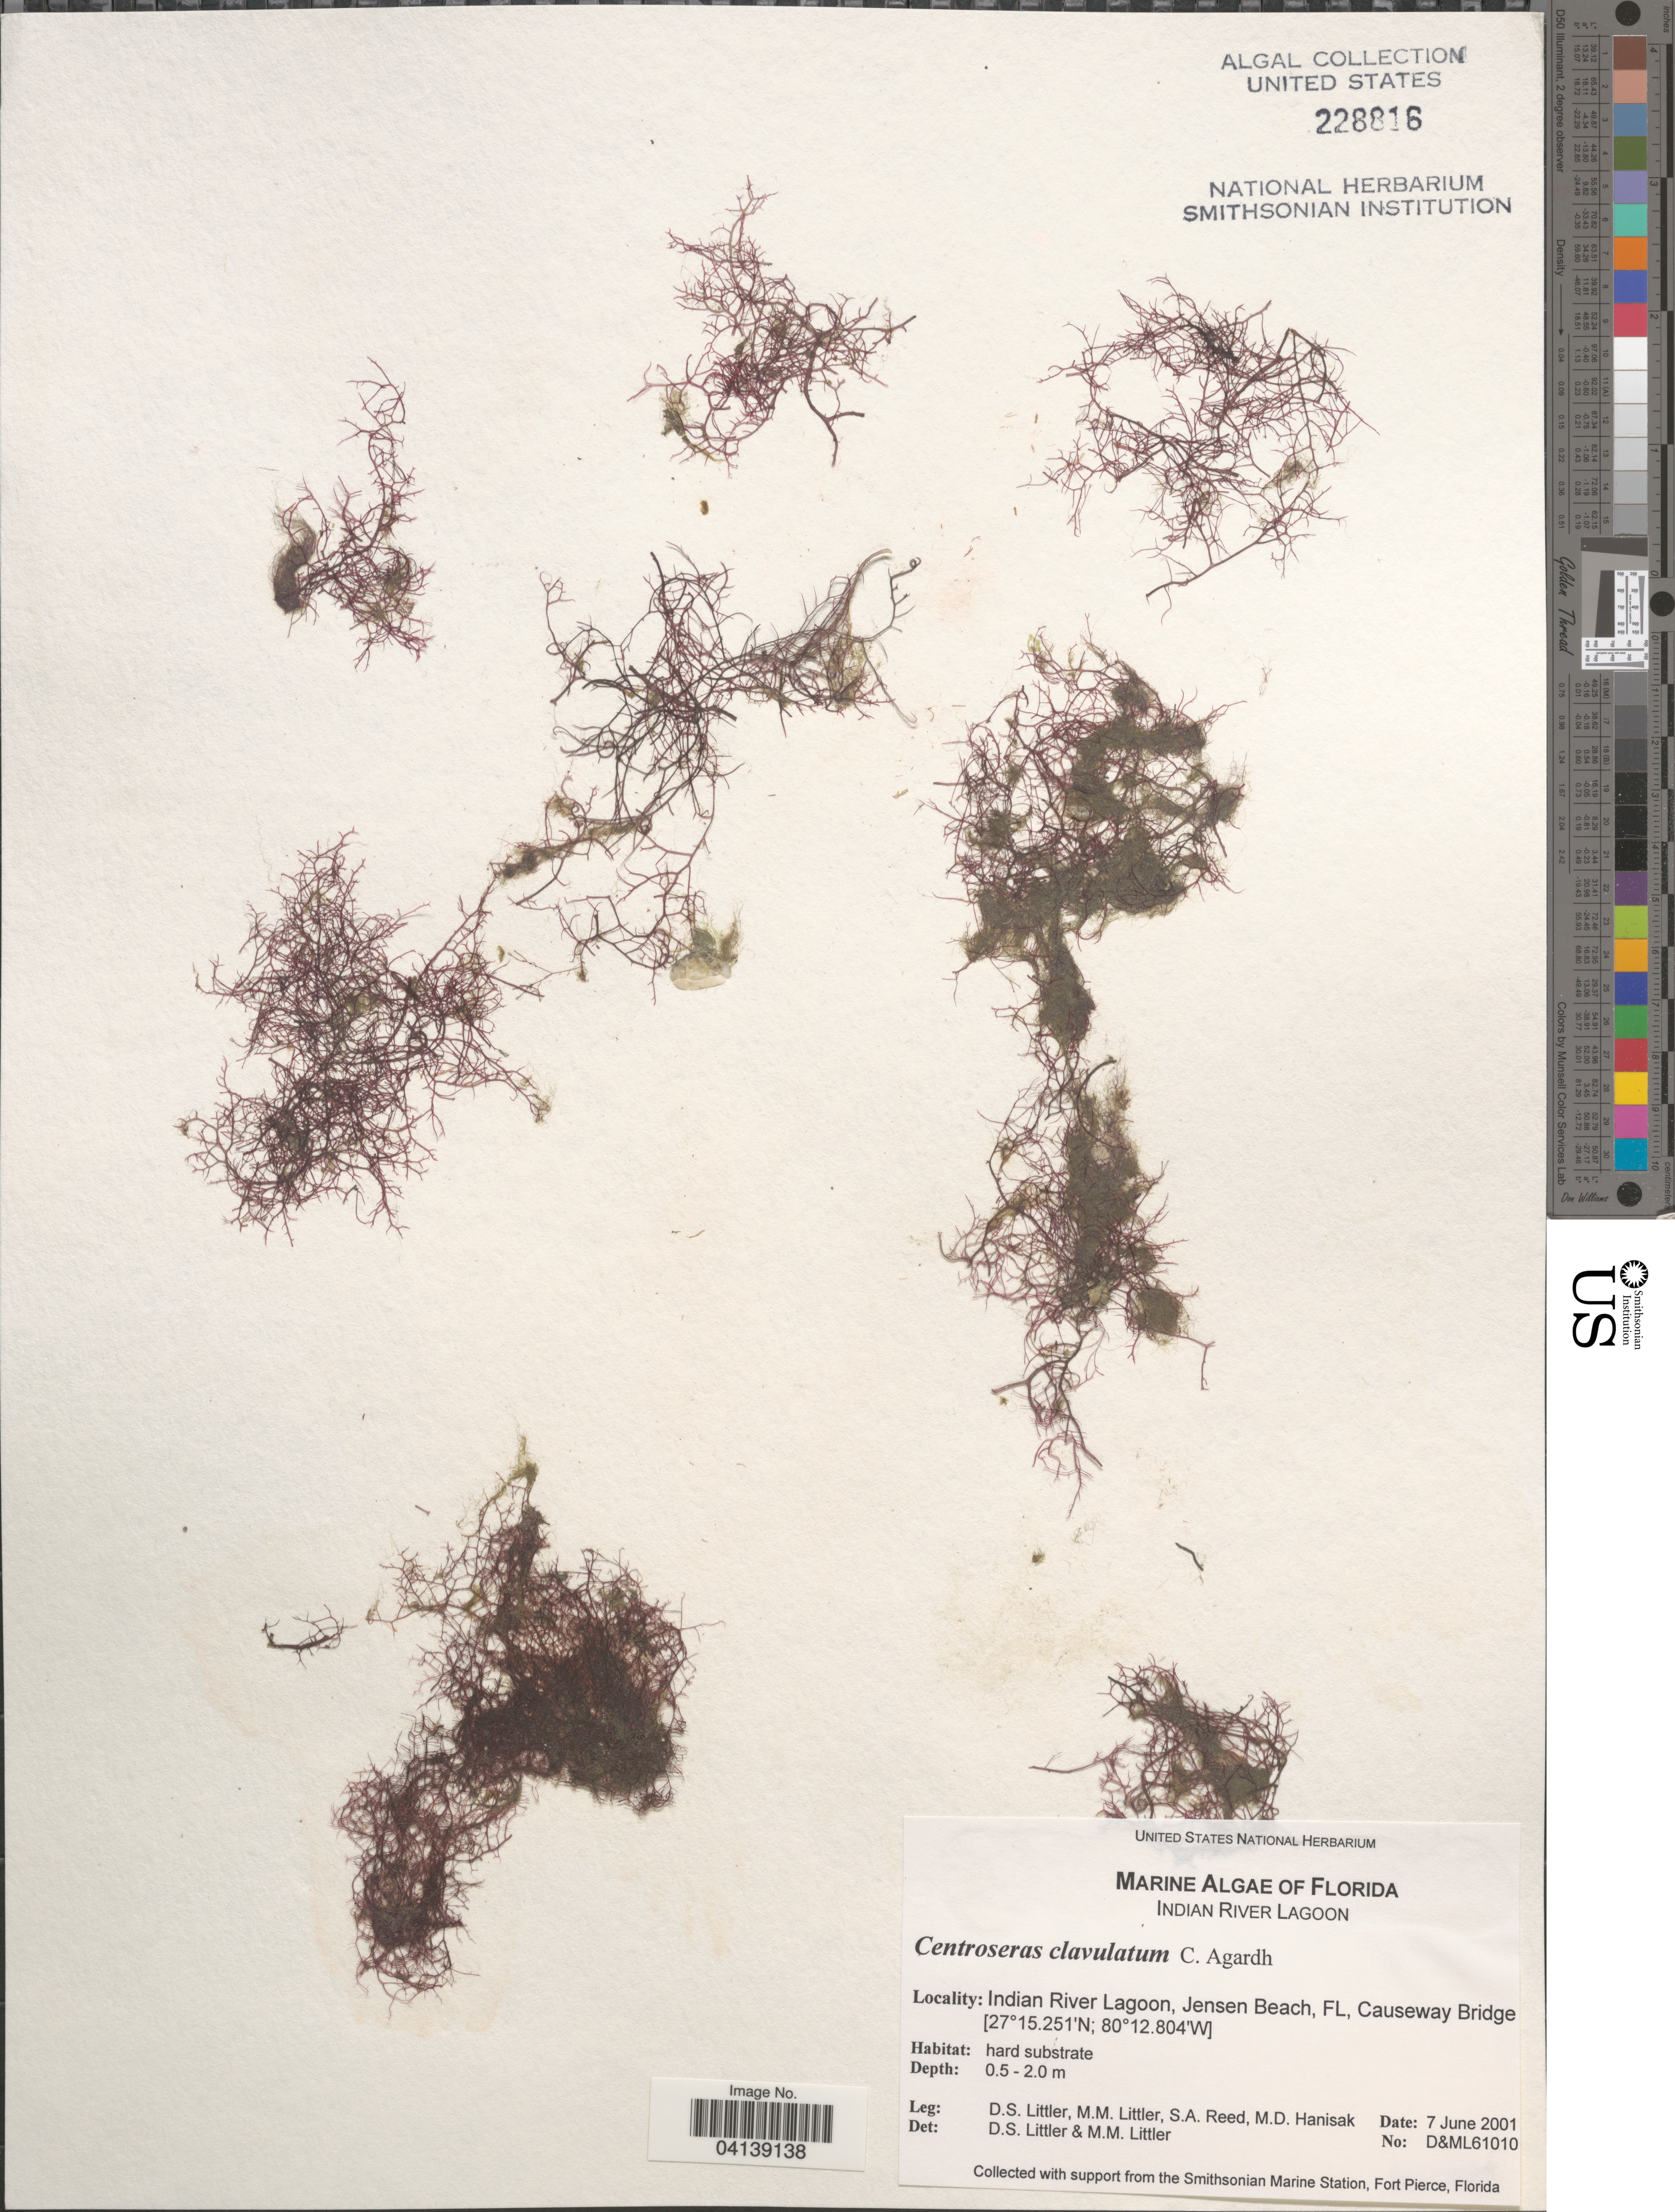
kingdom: Plantae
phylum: Rhodophyta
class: Florideophyceae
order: Ceramiales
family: Ceramiaceae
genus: Centroceras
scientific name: Centroceras clavulatum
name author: (C. Agardh) Mont.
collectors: D. S. Littler, S. Reed & M. Hanisak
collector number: D&ML61010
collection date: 2001-06-07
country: United States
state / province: Florida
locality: Indian River Lagoon, Jensen Beach, Causeway Bridge.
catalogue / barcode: US 228816